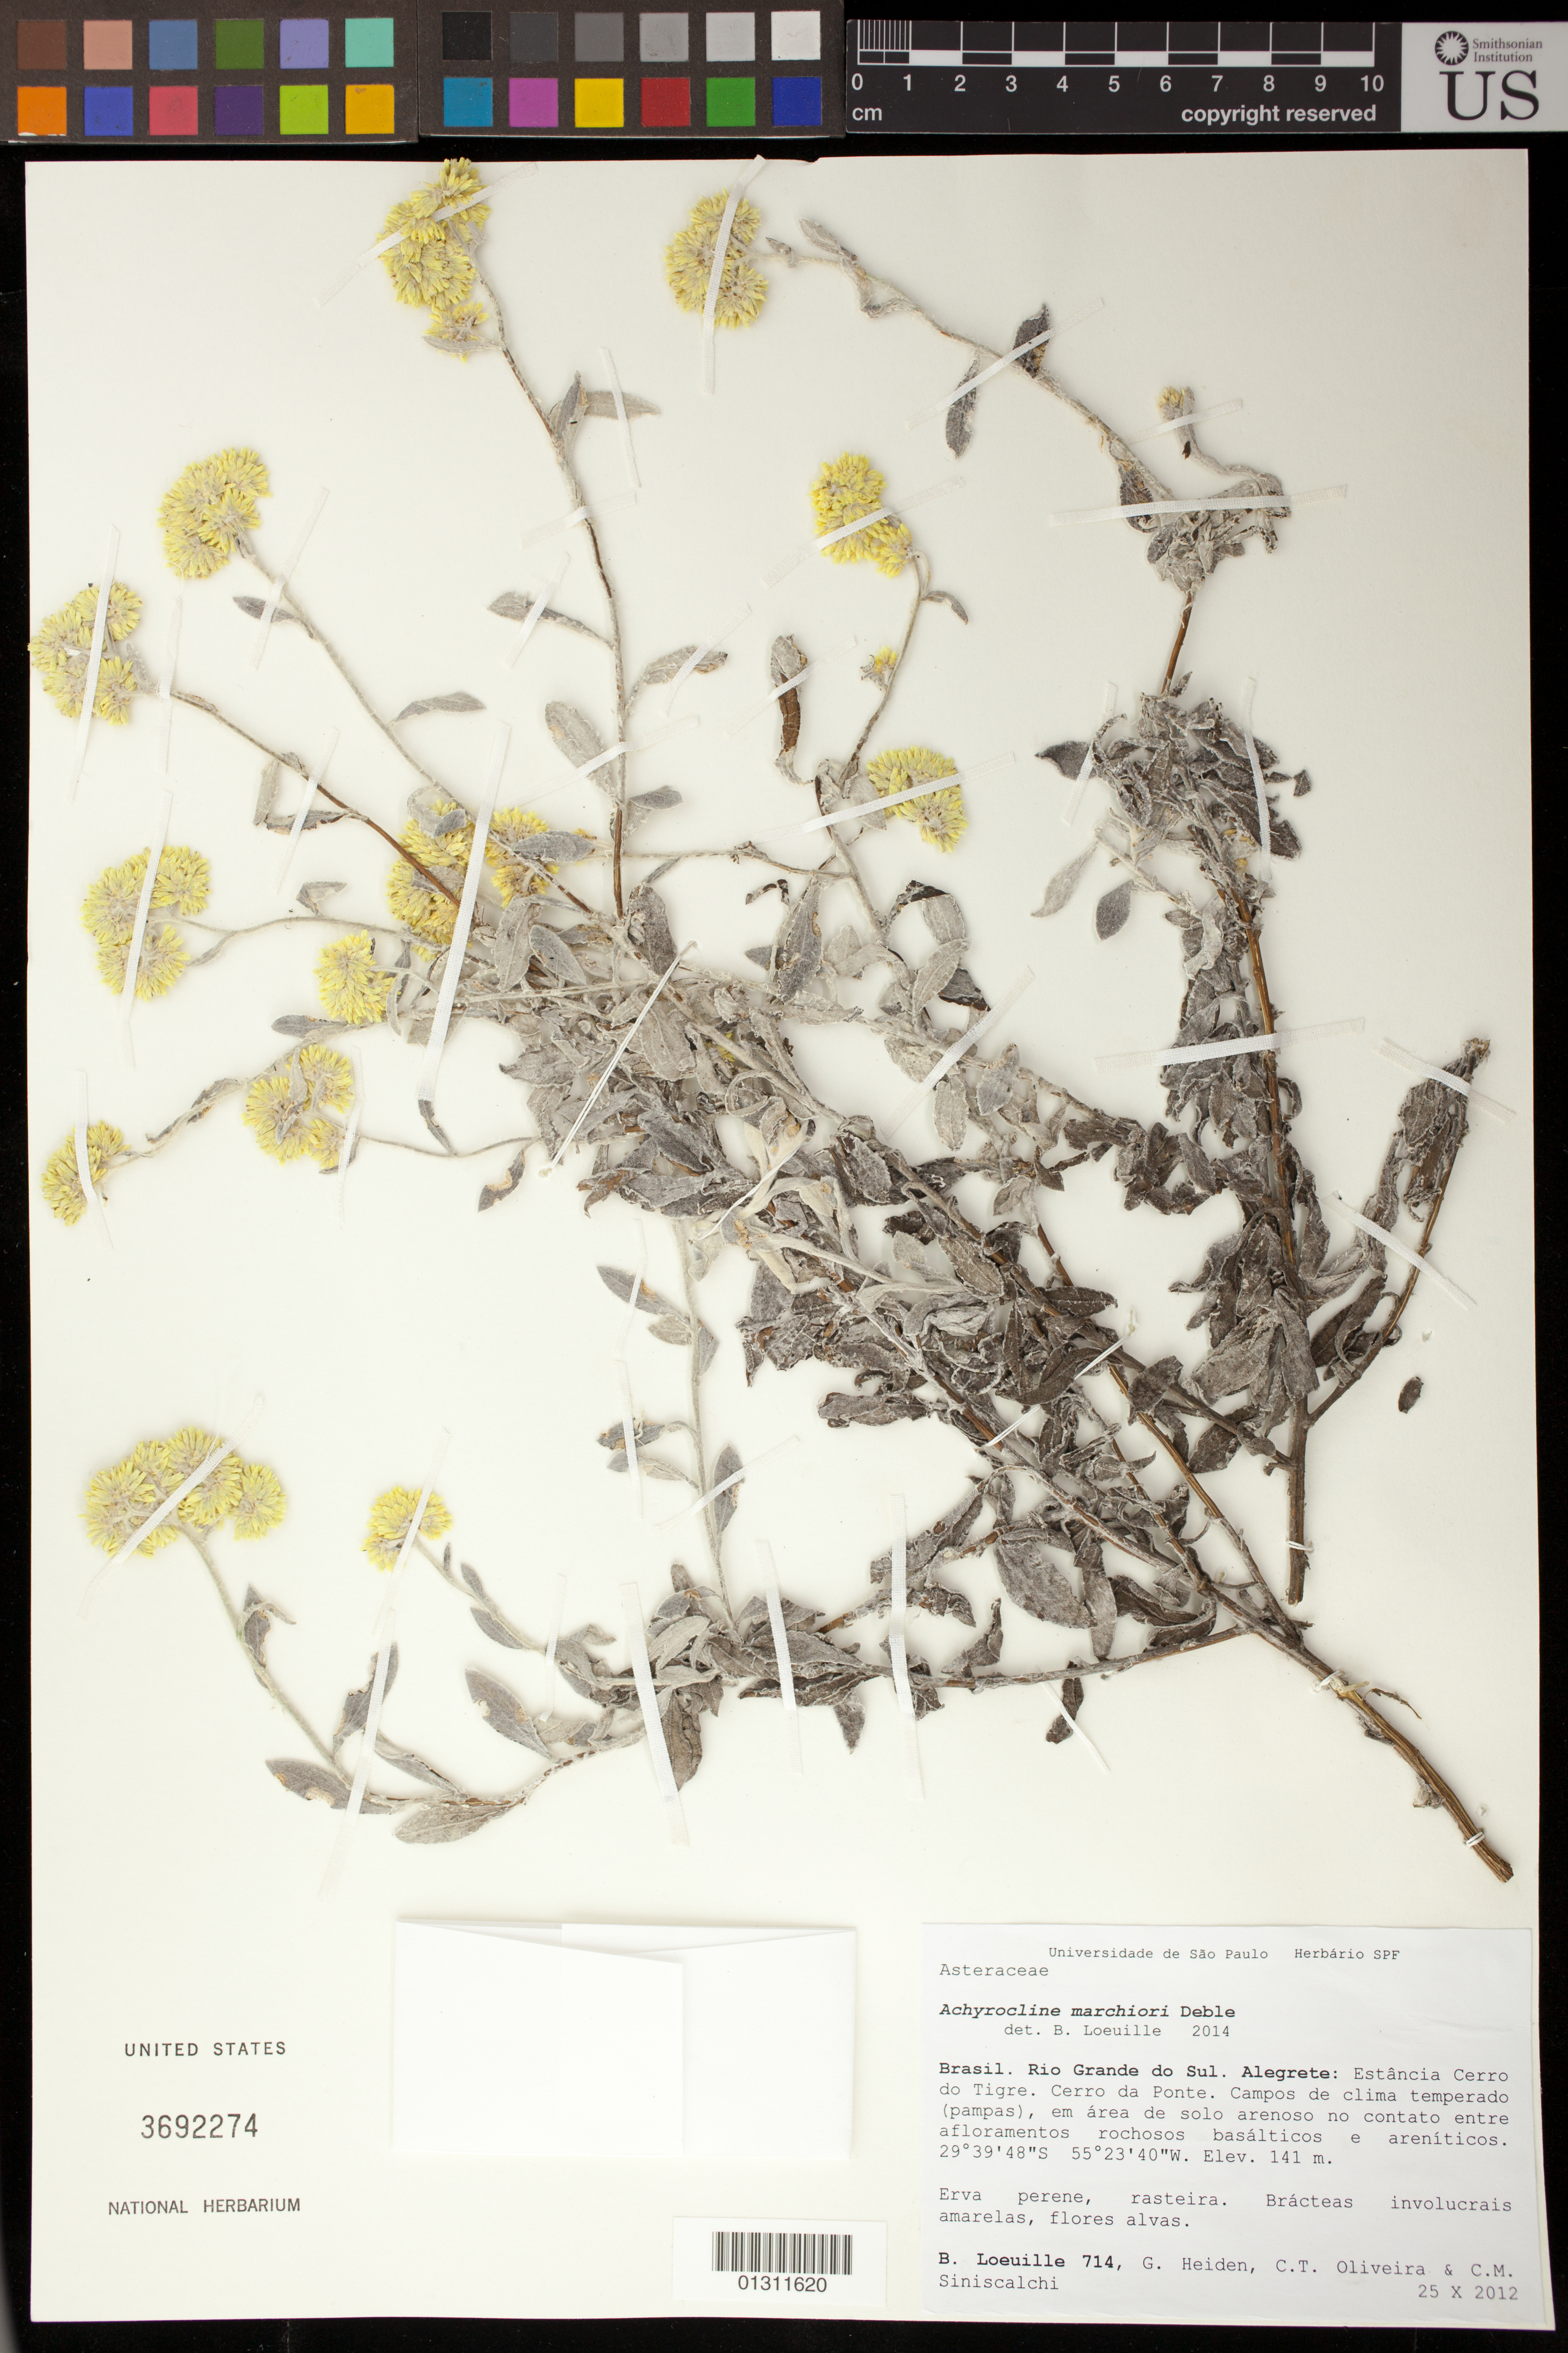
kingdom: Plantae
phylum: Tracheophyta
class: Magnoliopsida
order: Asterales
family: Asteraceae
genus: Achyrocline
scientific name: Achyrocline marchiorii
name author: Deble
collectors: B. Loeuille, G. Heiden, C. T. Oliveira & C. Siniscalchi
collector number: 714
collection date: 2012-10-25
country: Brazil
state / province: Rio Grande do Sul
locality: Alegrete: Estancia Cerro do Tigre. Cerro da Ponte.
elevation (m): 141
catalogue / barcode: US 3692274